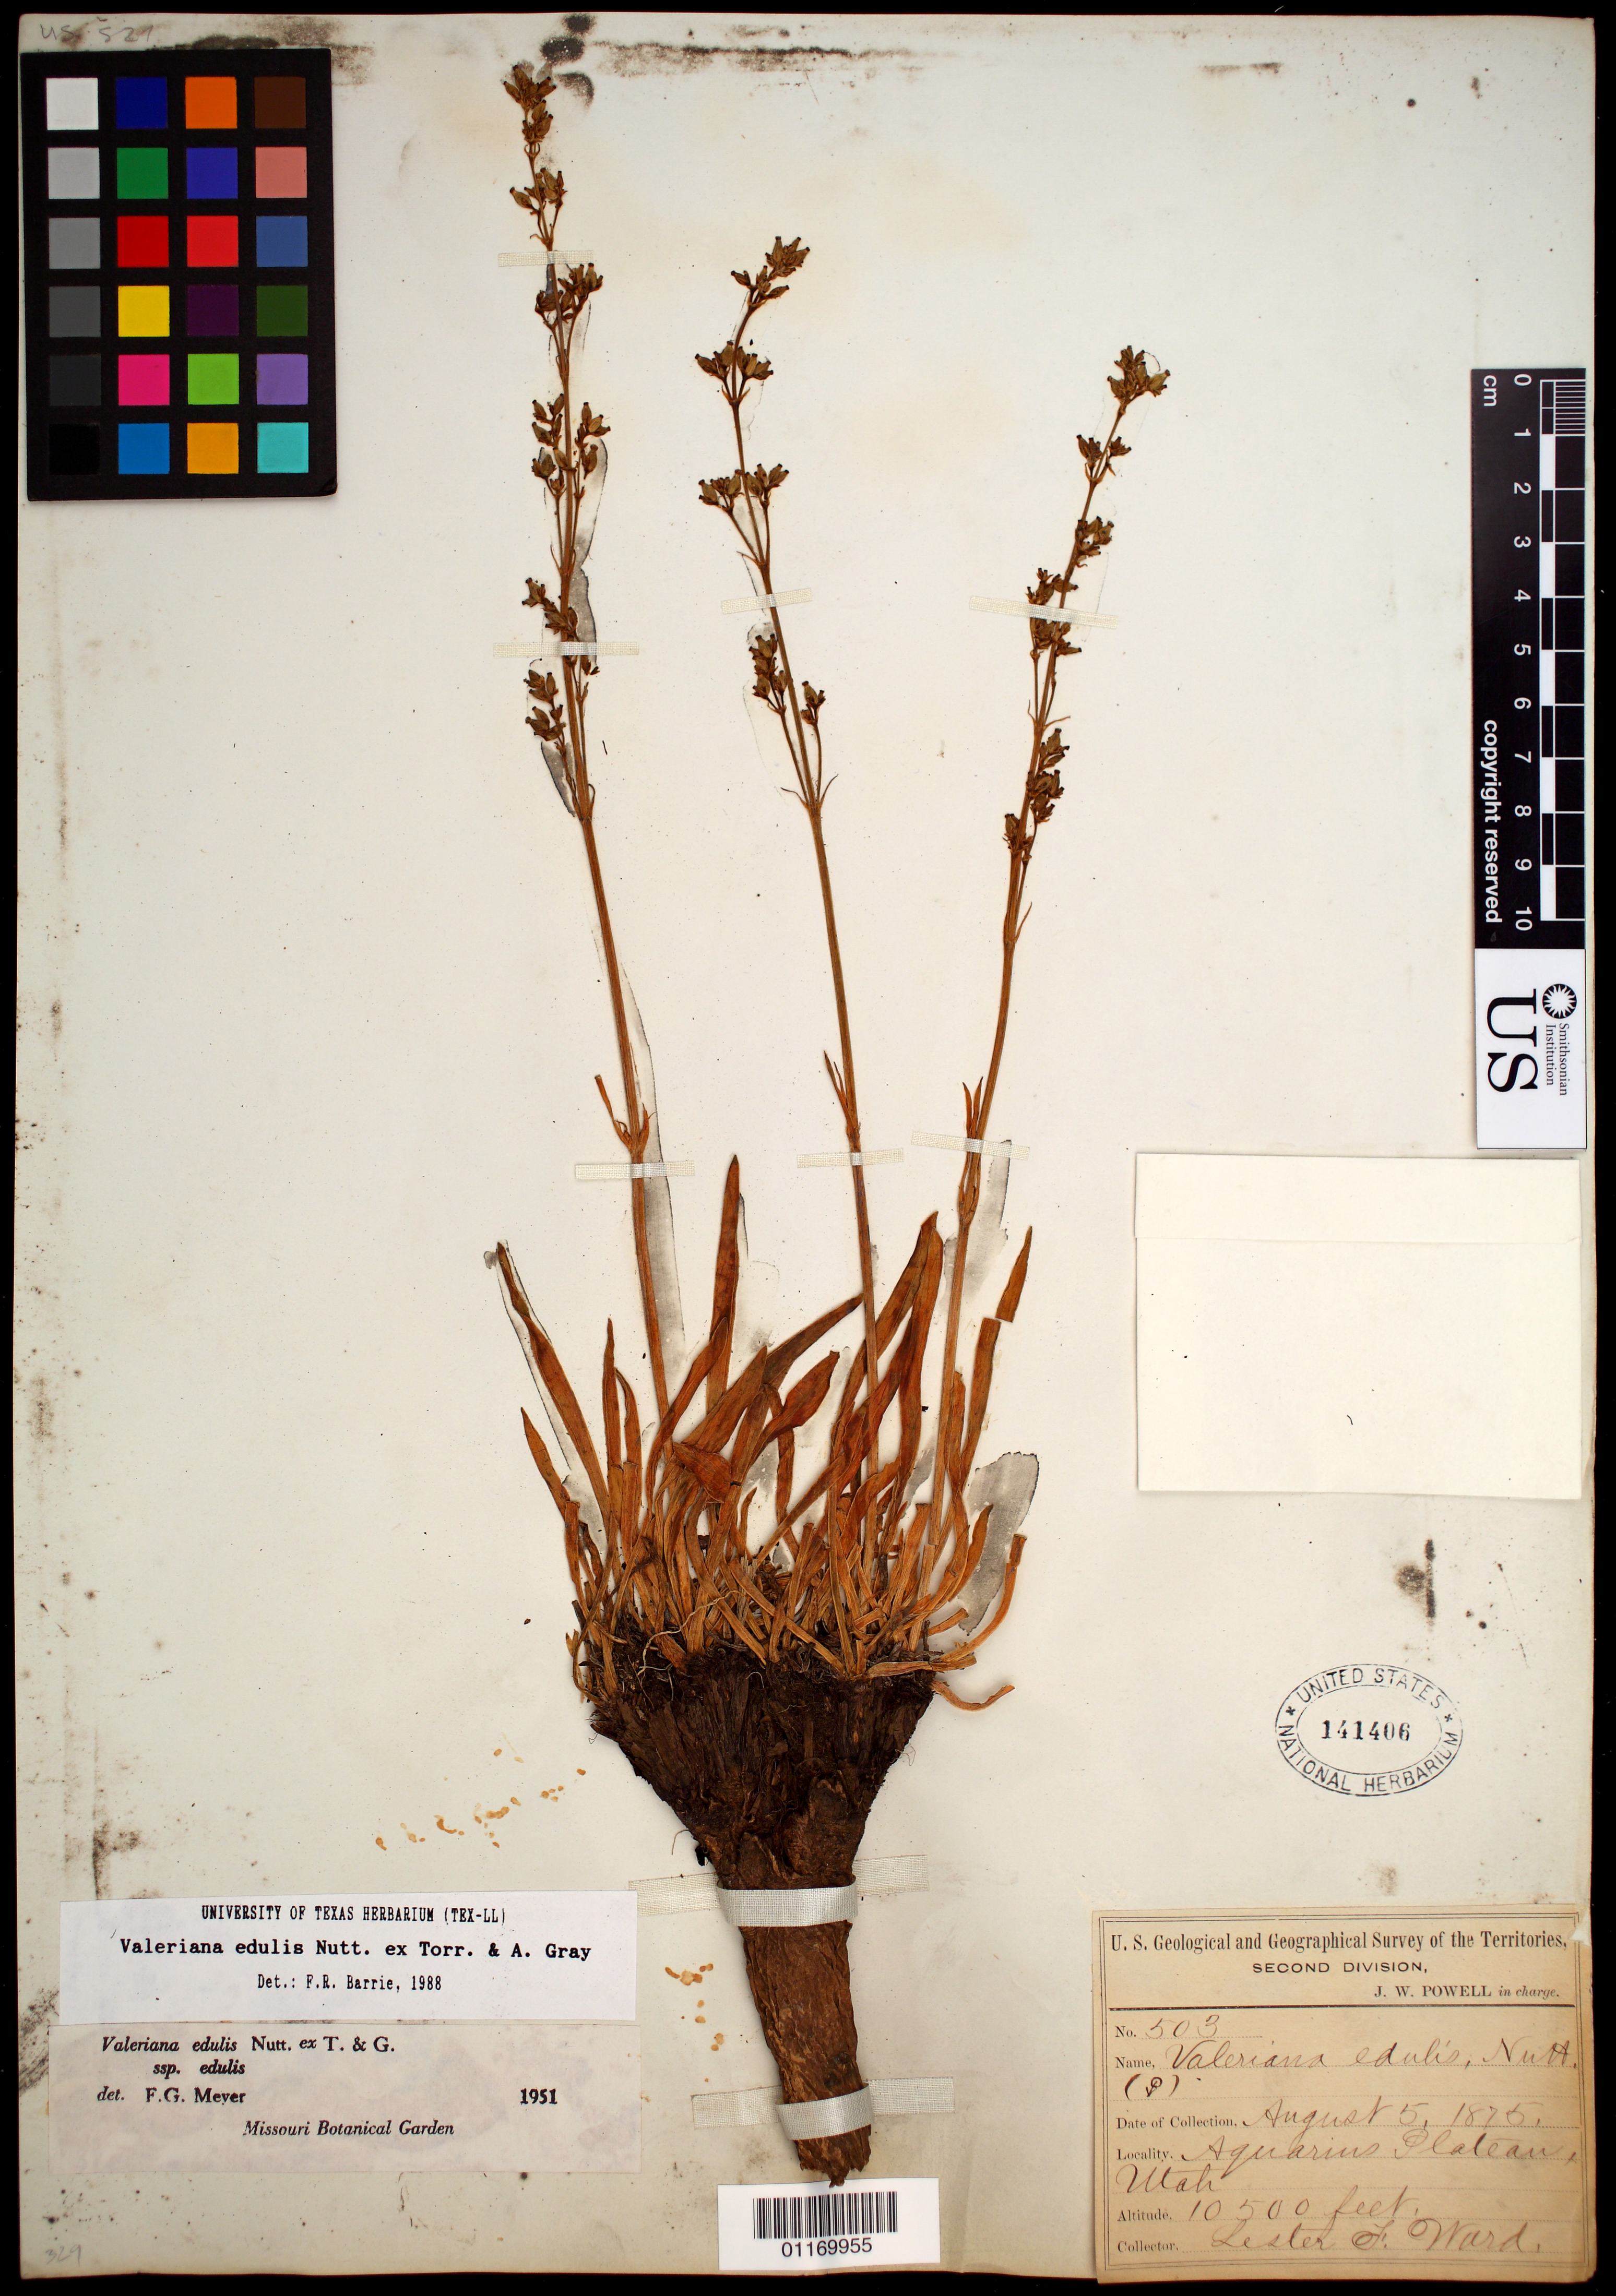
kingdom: Plantae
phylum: Tracheophyta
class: Magnoliopsida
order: Dipsacales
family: Caprifoliaceae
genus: Valeriana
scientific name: Valeriana edulis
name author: Nutt.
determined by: Barrie, F. R.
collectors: L. F. Ward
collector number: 503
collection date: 1875-08-05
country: United States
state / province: Utah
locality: Aquarius Plateau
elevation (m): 3200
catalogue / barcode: US 141406